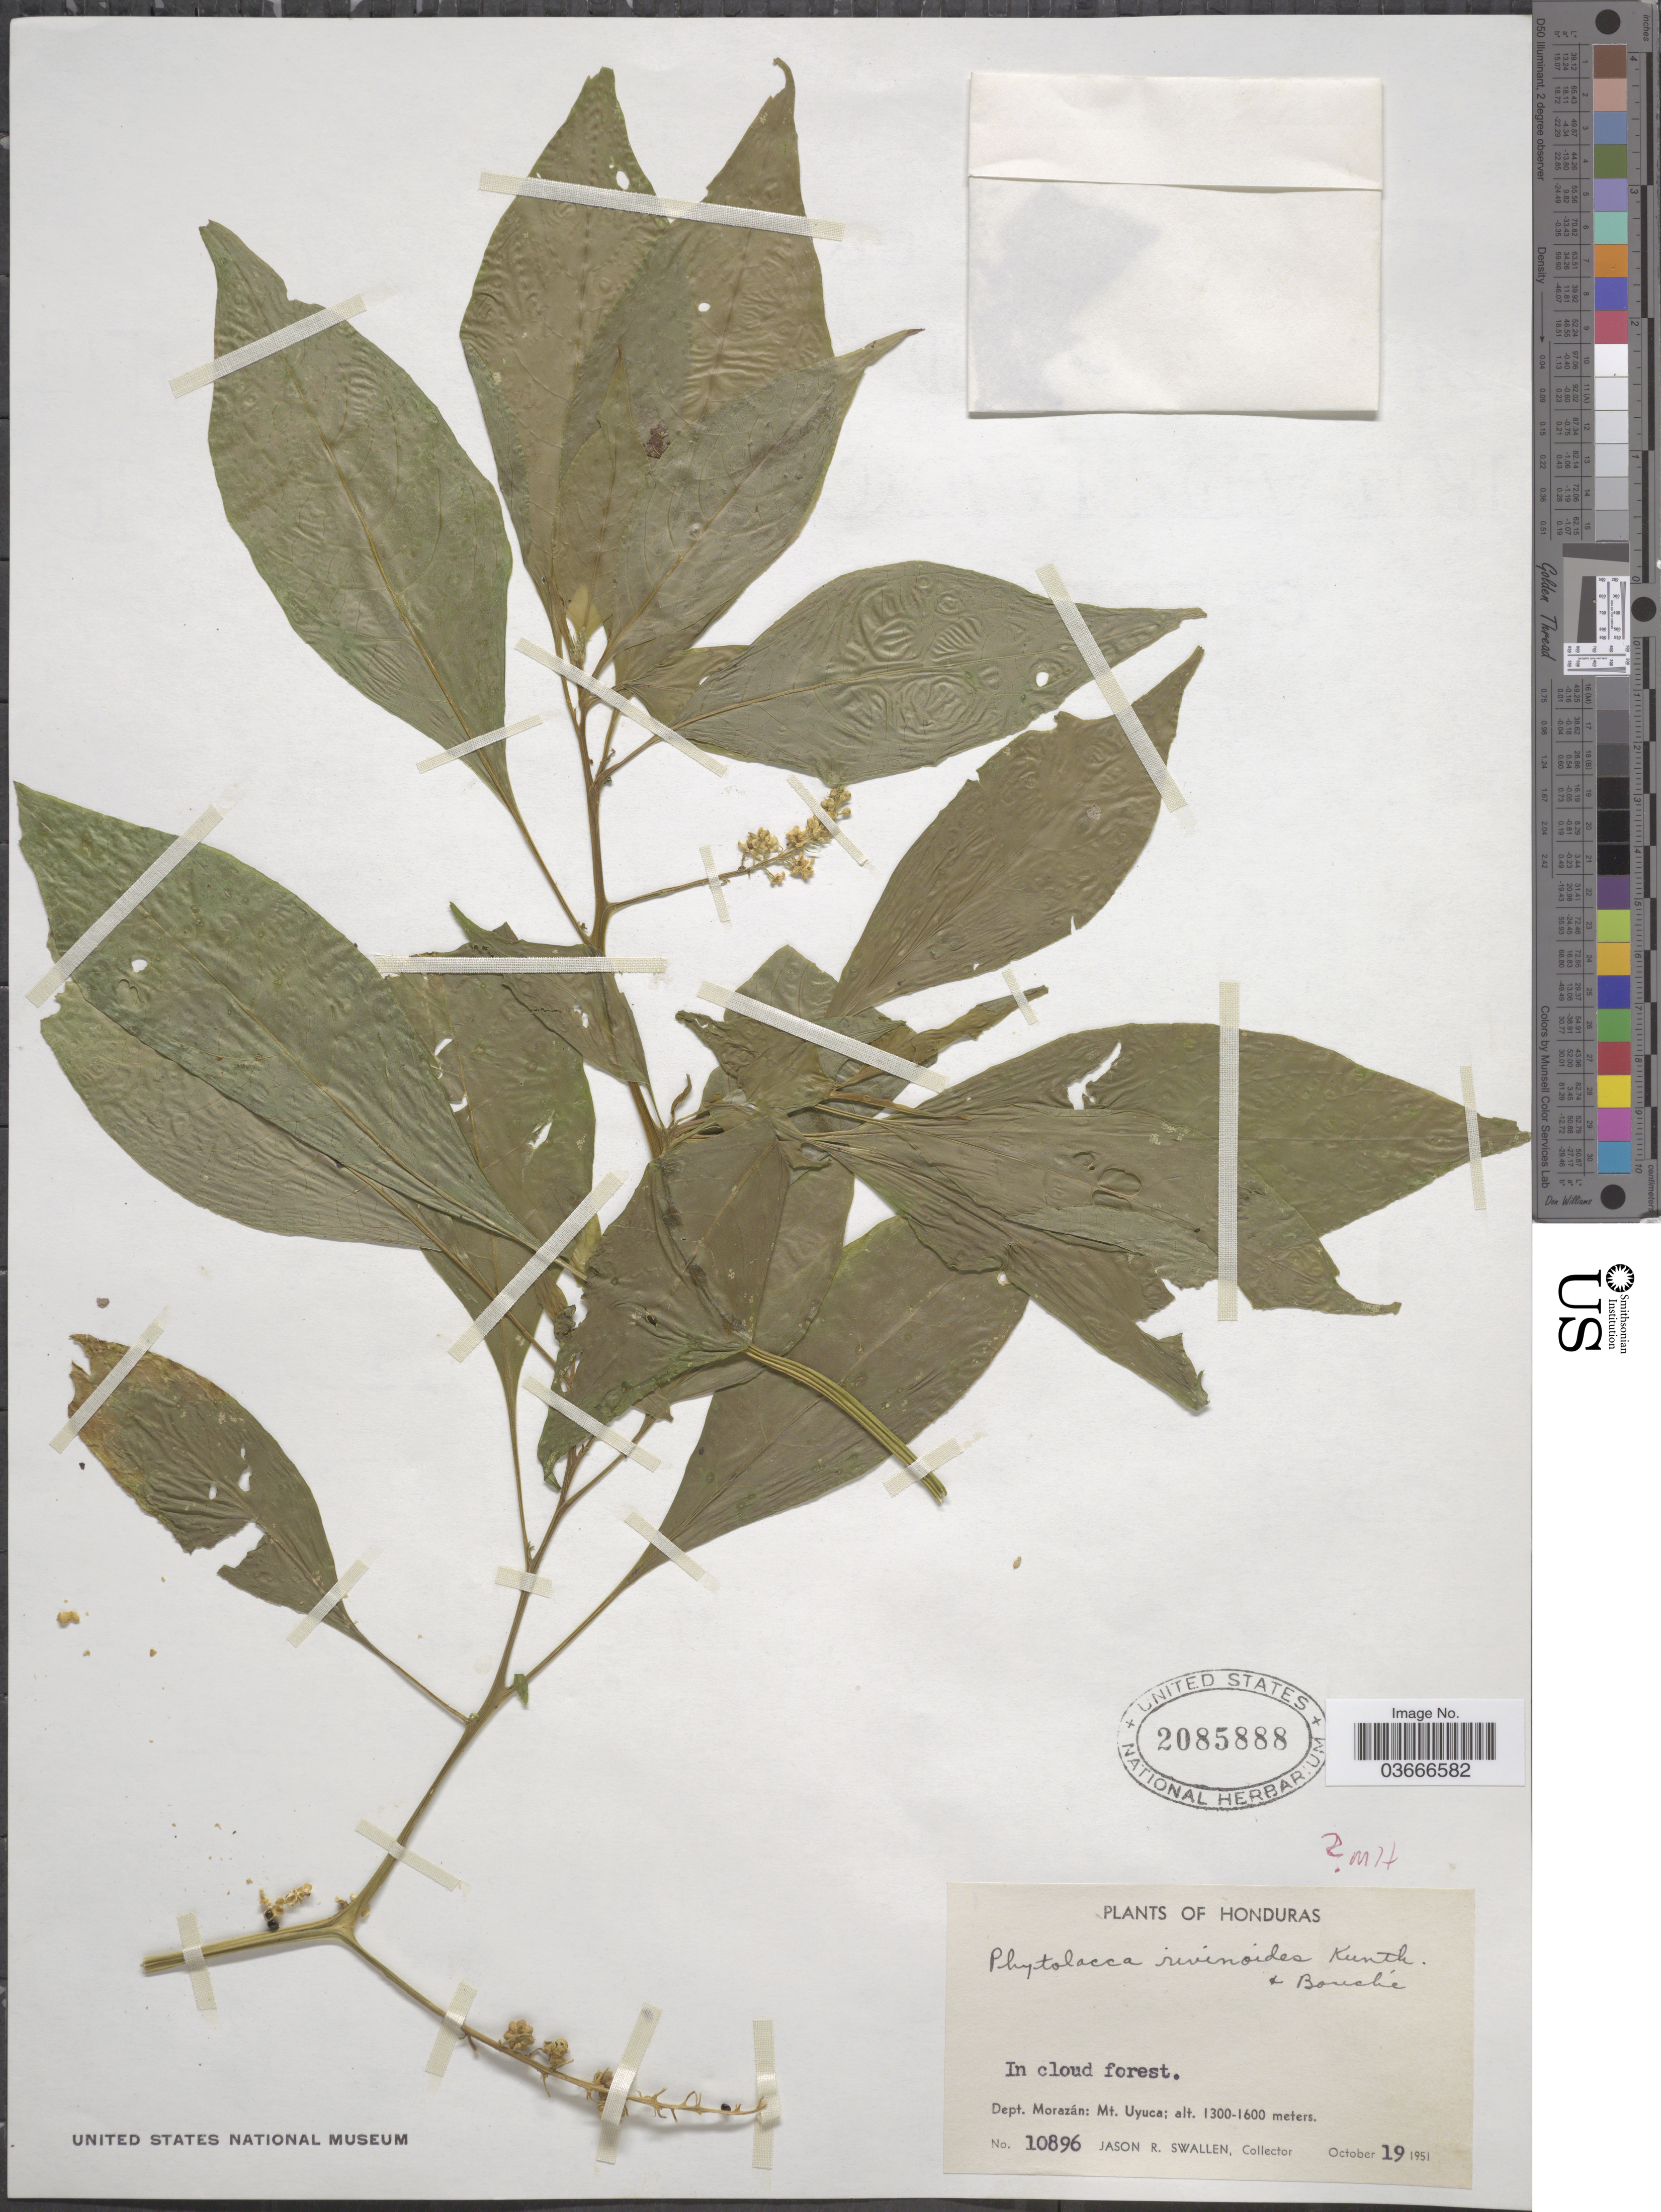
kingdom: Plantae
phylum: Tracheophyta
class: Magnoliopsida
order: Caryophyllales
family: Phytolaccaceae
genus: Phytolacca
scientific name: Phytolacca rivinoides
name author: Kunth & C.D. Bouché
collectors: J. R. Swallen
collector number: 10896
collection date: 1951-10-19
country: Honduras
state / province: Fco. Morazán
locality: Dept. Morazán: Mt. Uyuca.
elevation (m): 1300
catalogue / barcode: US 2085888